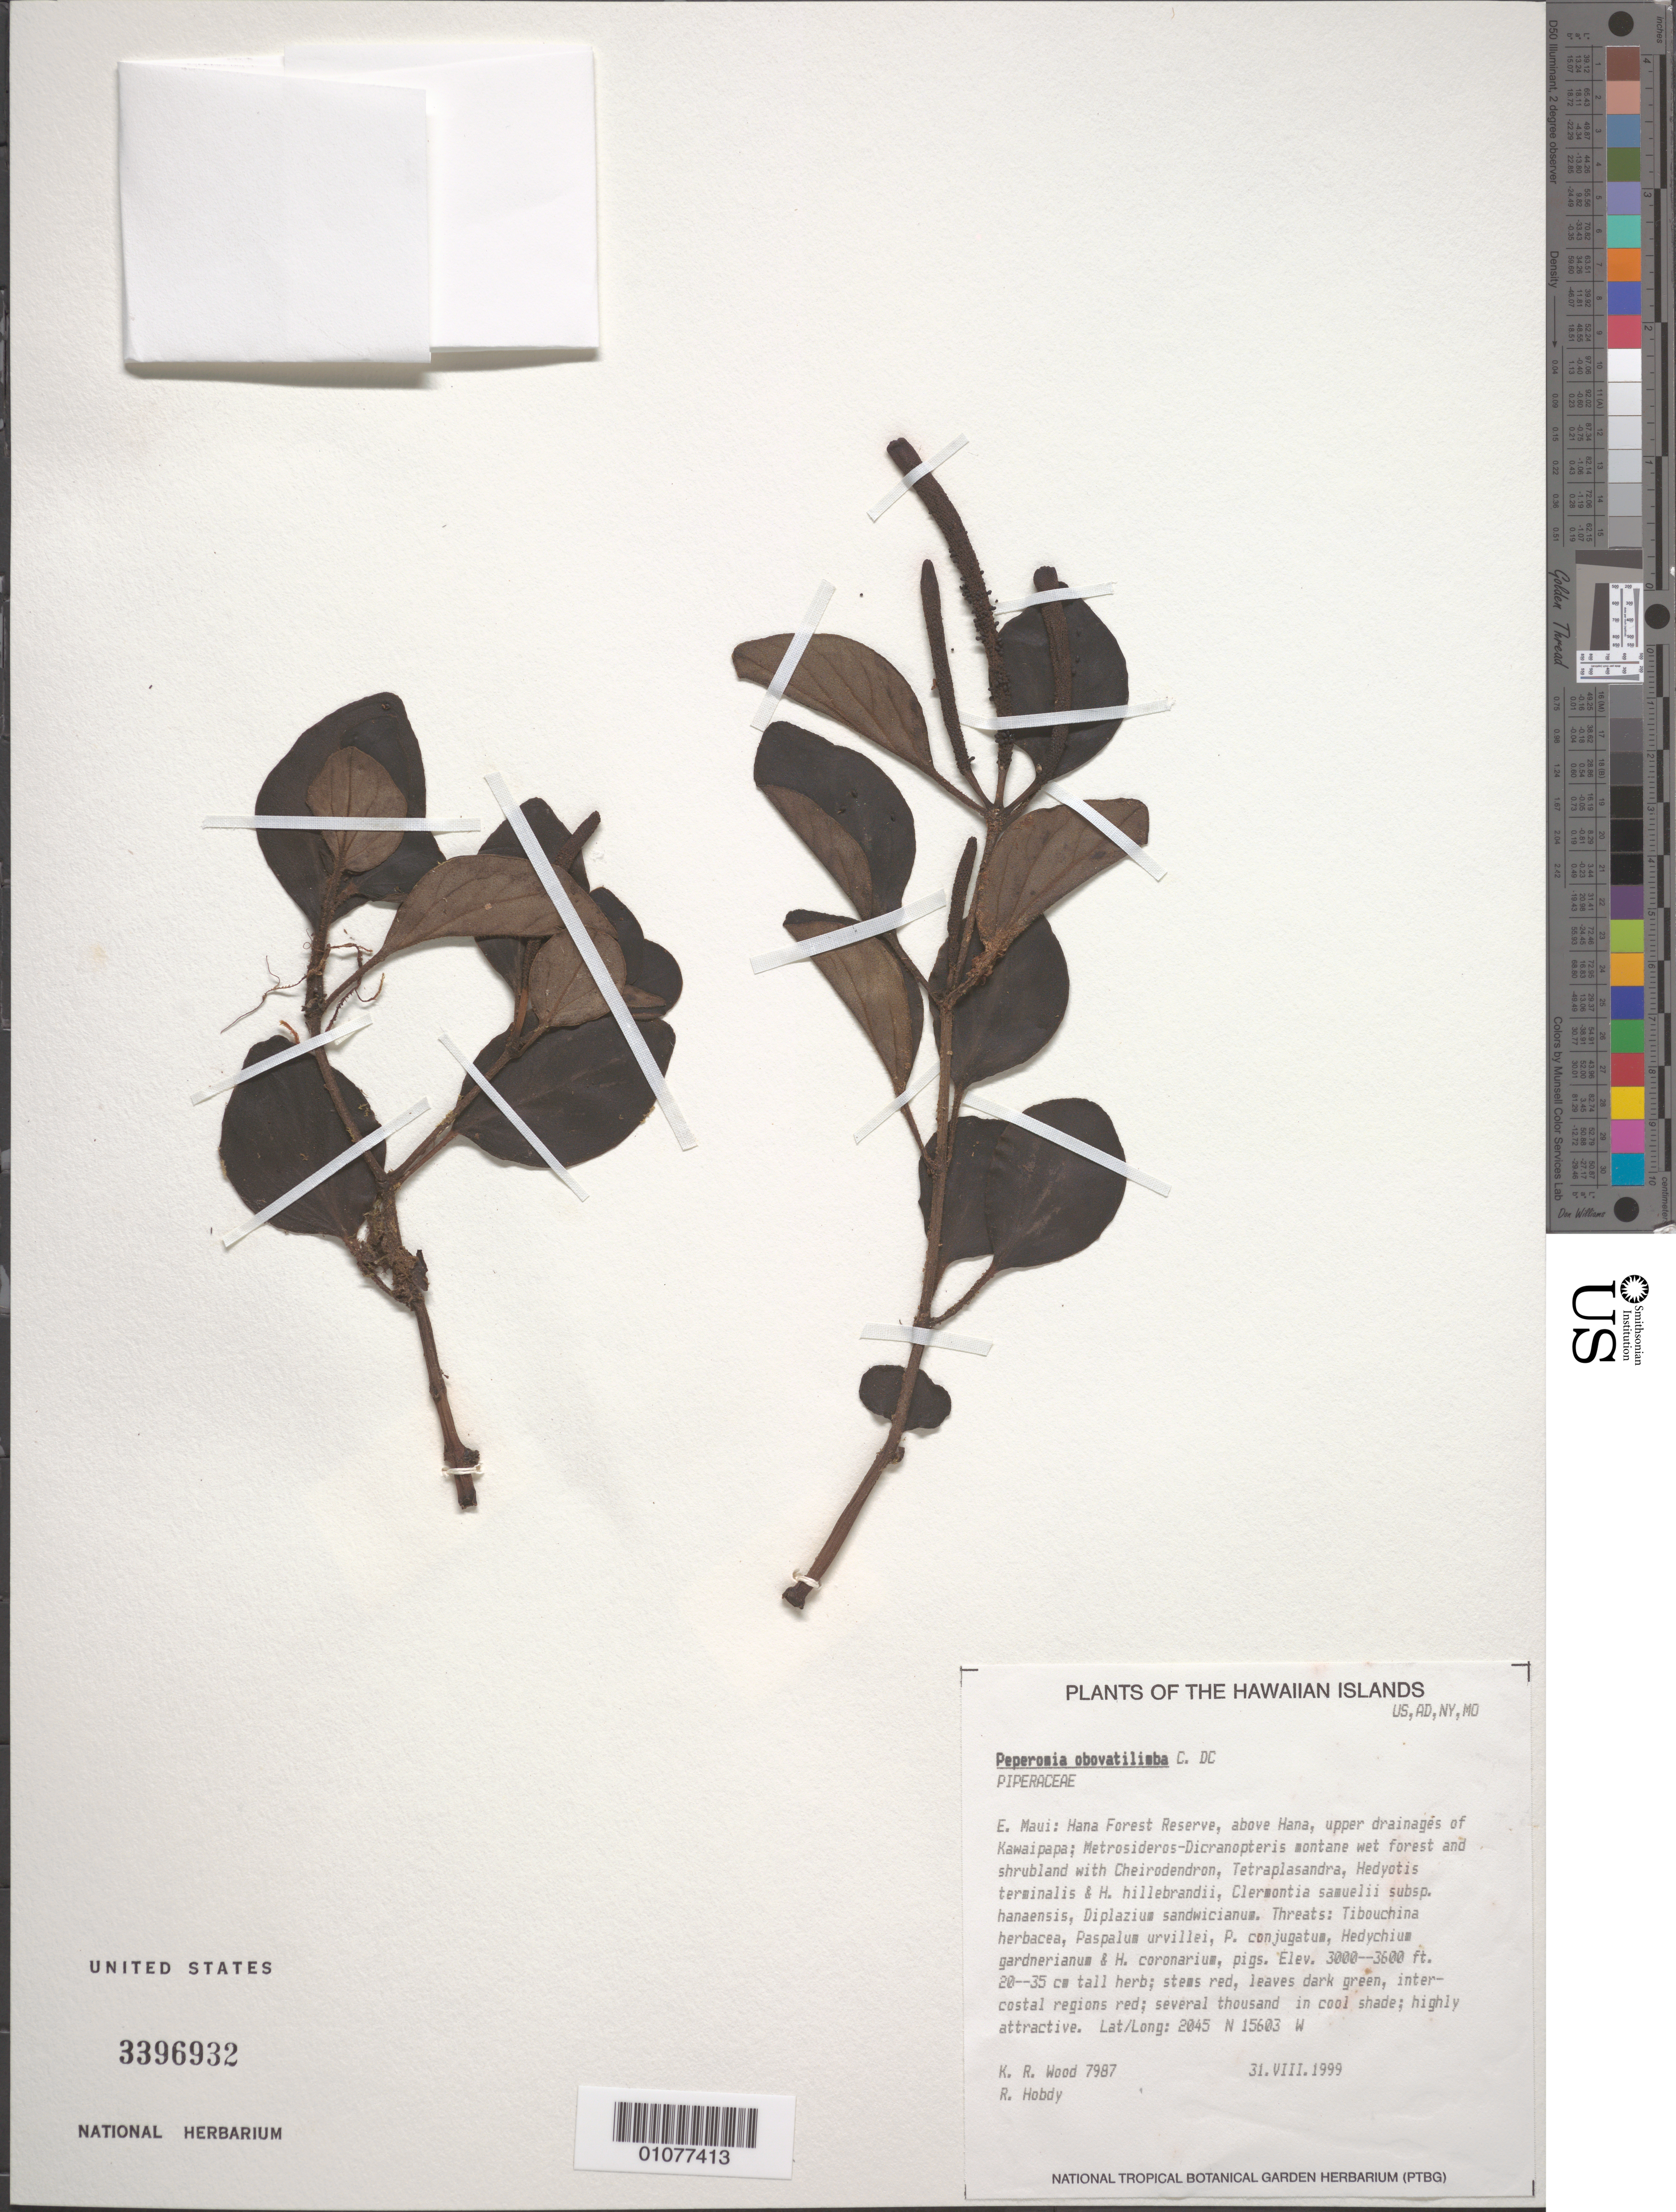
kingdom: Plantae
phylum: Tracheophyta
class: Magnoliopsida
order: Piperales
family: Piperaceae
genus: Peperomia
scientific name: Peperomia obovatilimba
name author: C. DC.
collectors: K. R. Wood & R. Hobdy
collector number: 7987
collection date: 1999-08-31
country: United States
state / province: Hawaii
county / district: Kauai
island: Maui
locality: Koloa District, Hana Forest Reserve, above Hana, upperdrainages of Kawaipapa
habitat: Metrosideros-Dicranopteris montane wet forest and shrubland; Tibouchina herbacea, Paspalum urvillei, Paspalum conjugatum, Hedychuim gardnerianum, Hedychium coronarium, pigs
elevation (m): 914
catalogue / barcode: US 3396932